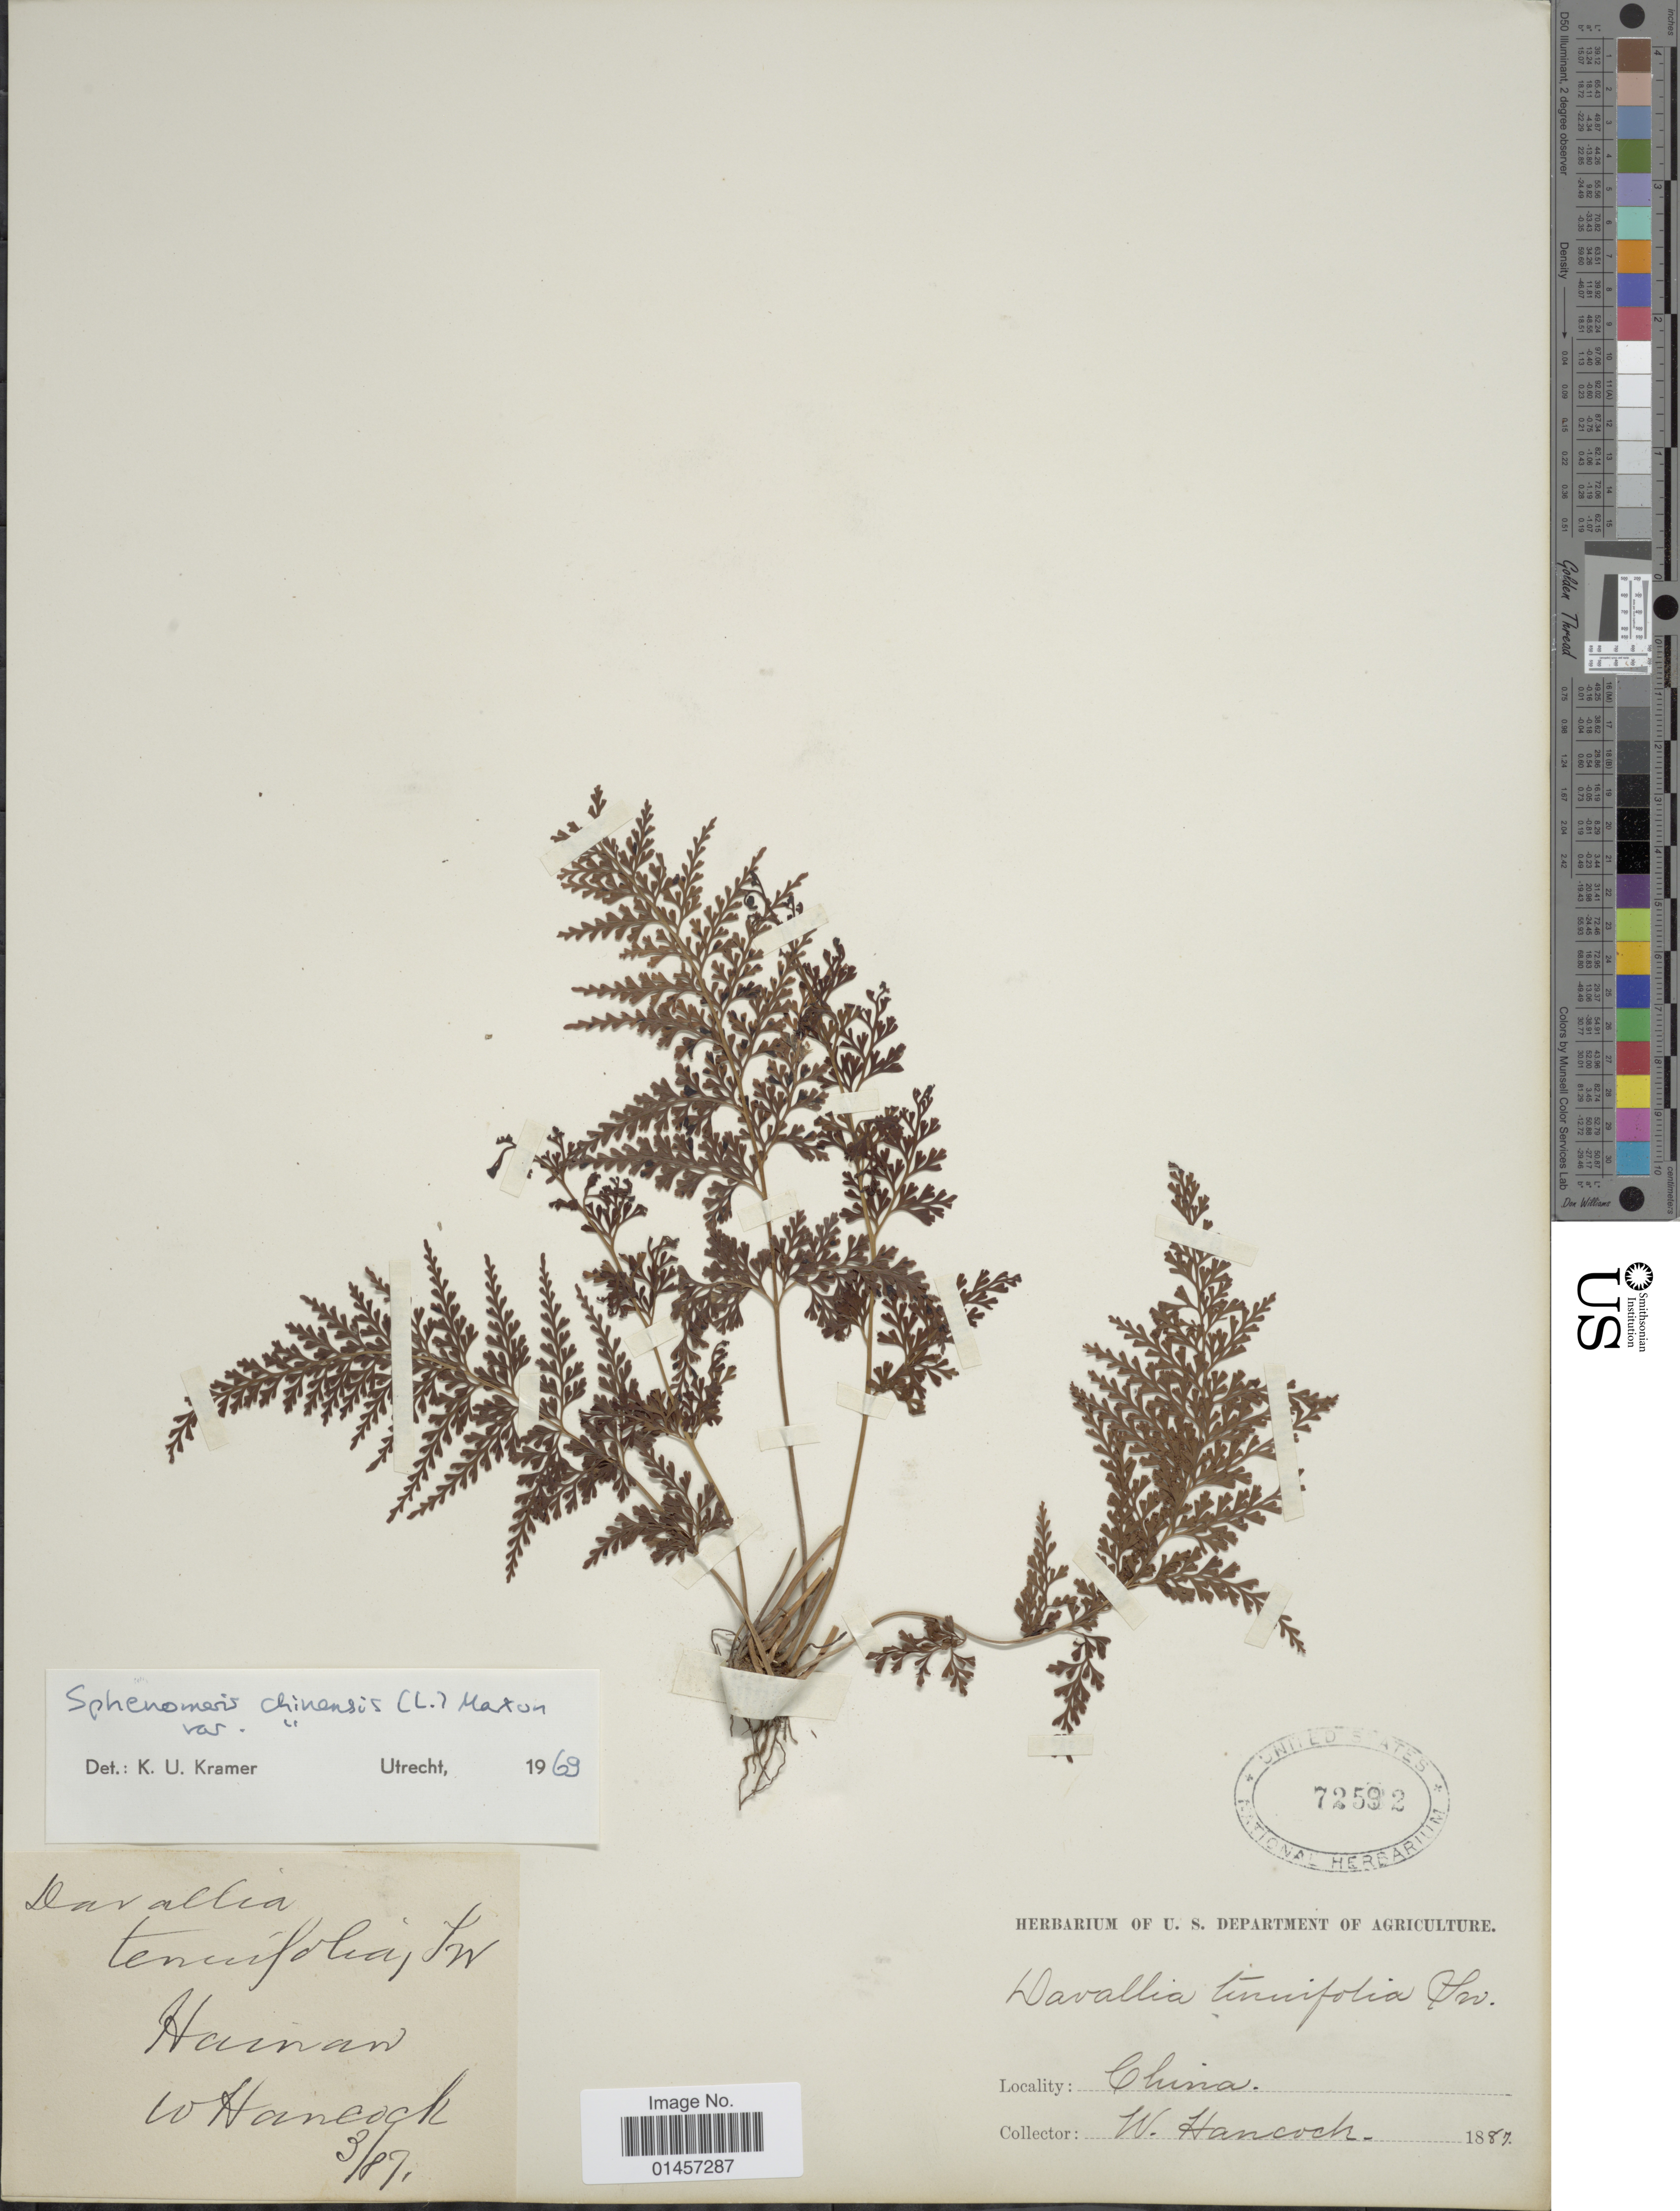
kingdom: Plantae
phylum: Tracheophyta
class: Polypodiopsida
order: Polypodiales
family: Lindsaeaceae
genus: Sphenomeris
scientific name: Sphenomeris chinensis var. chinensis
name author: (L.) Maxon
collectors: W. Hancock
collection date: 1887-03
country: China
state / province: Hainan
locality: Hainan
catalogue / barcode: US 72592